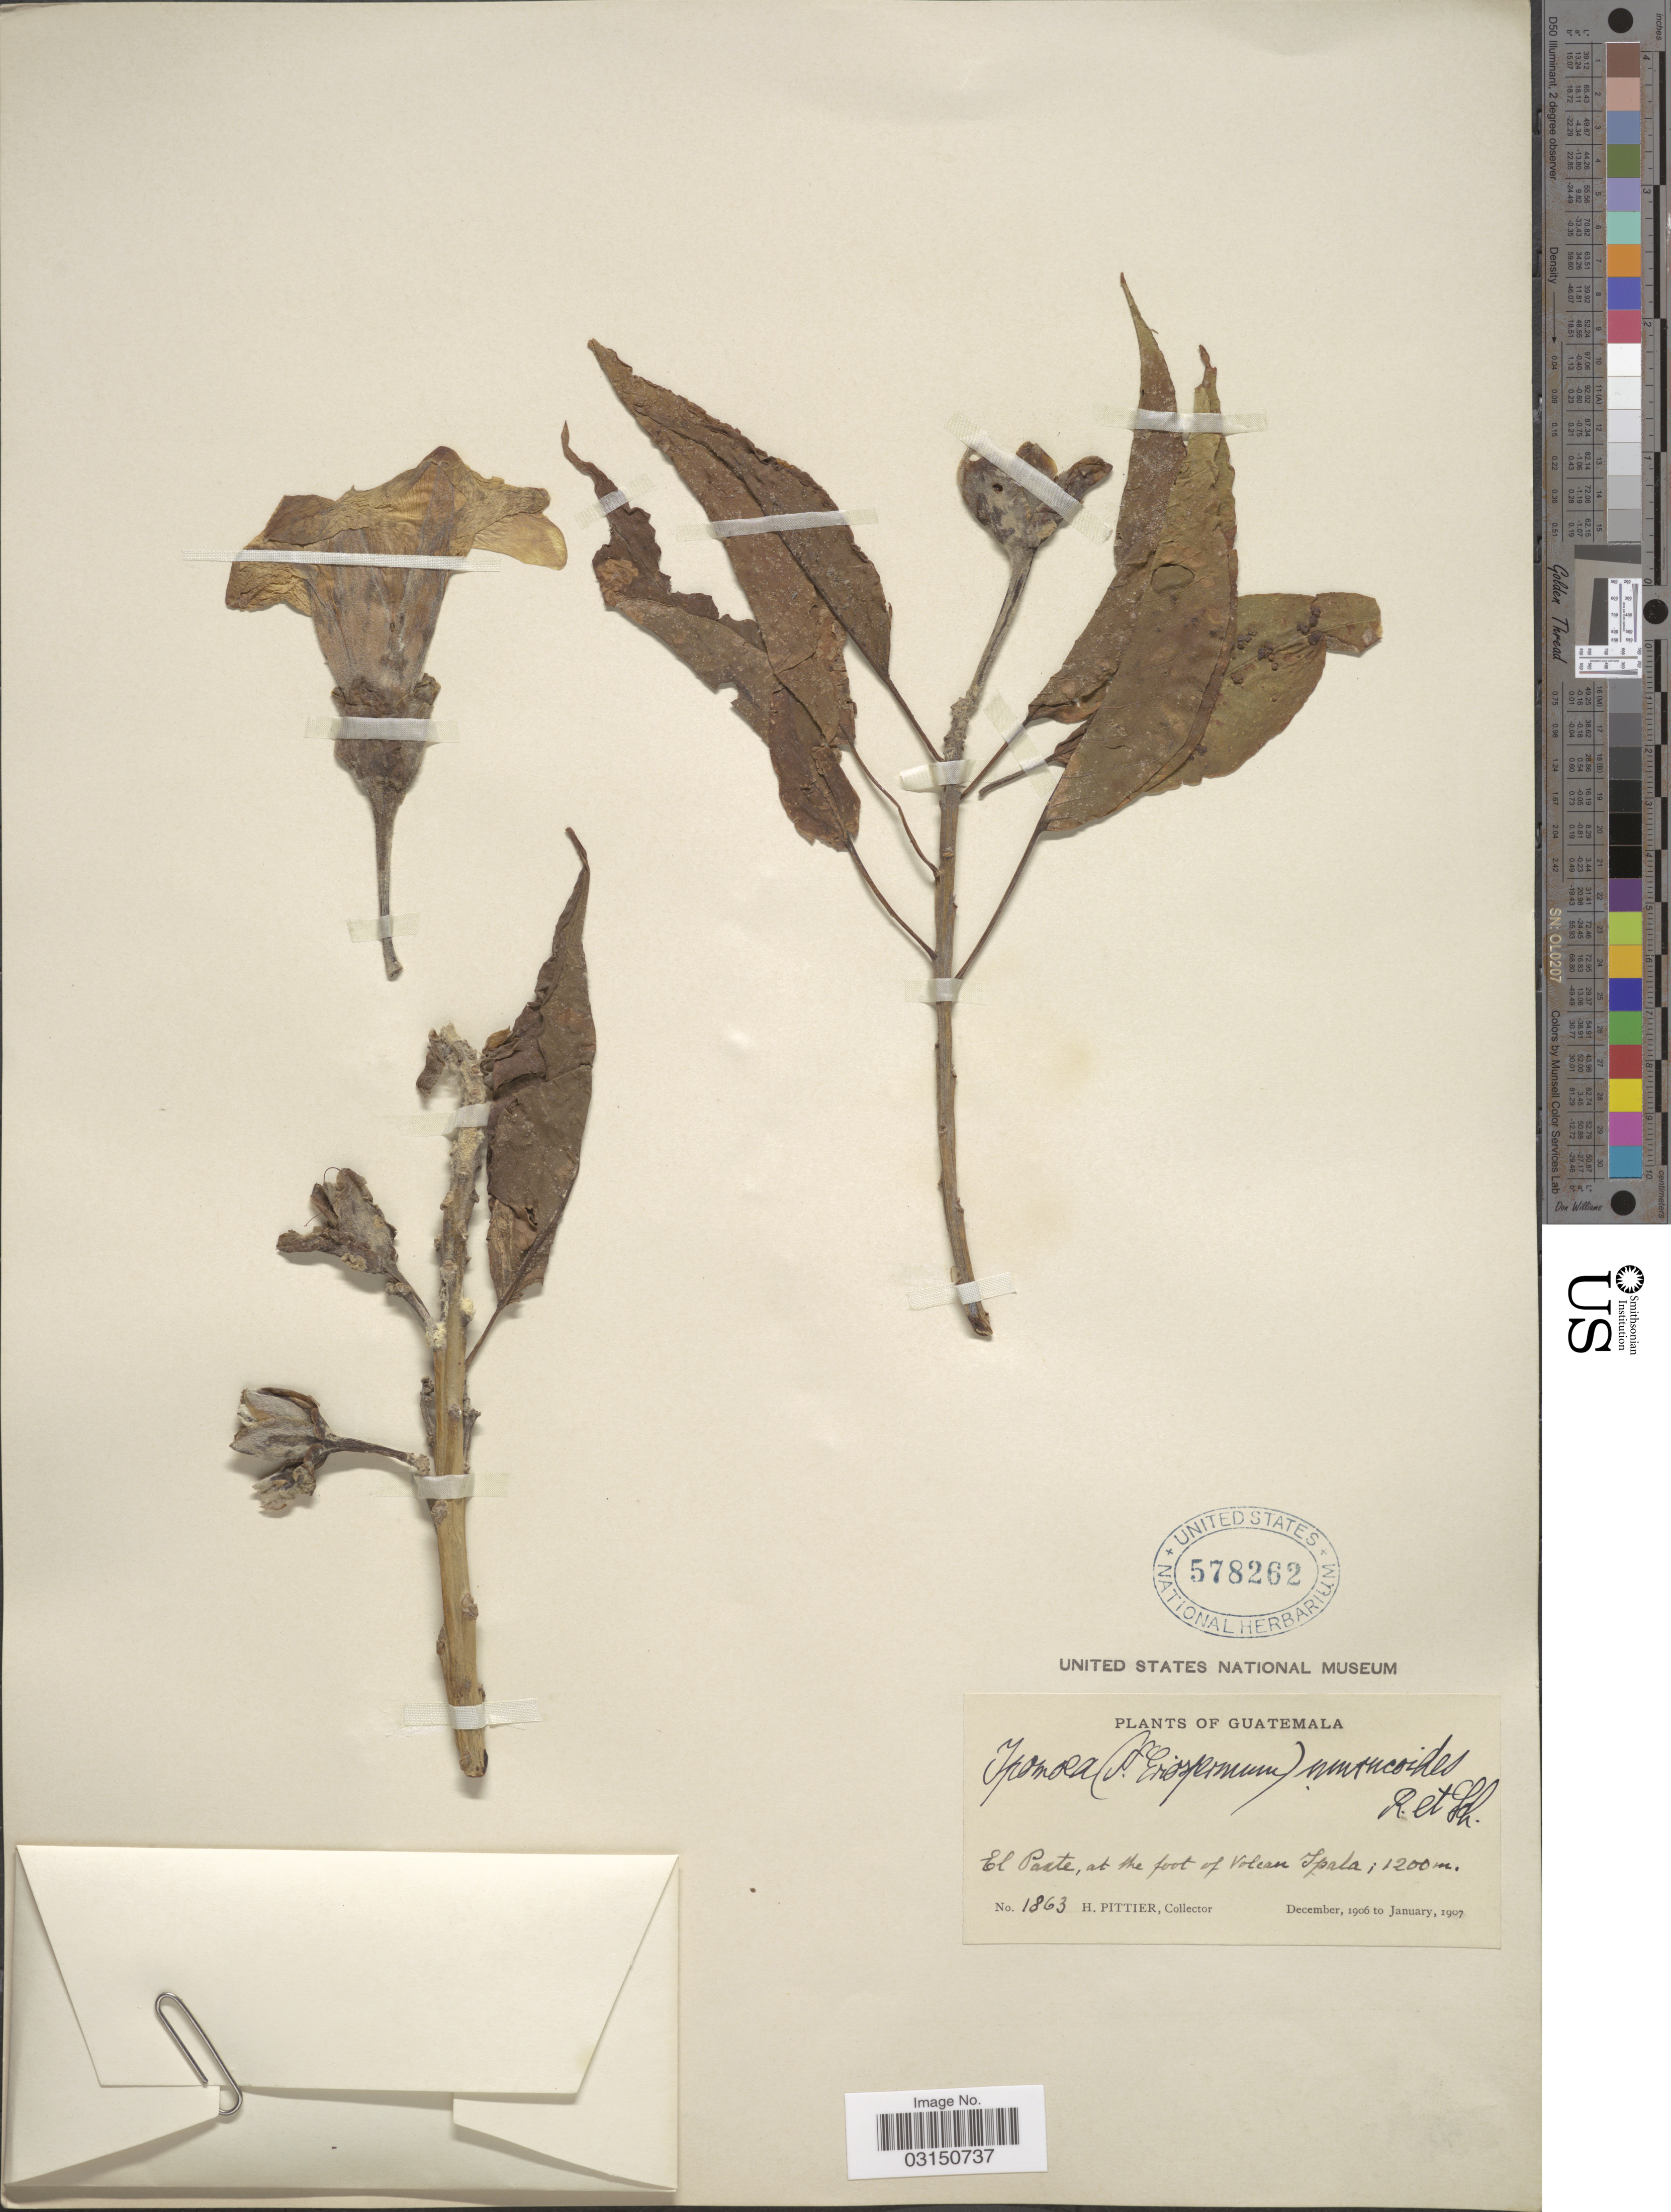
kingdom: Plantae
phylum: Tracheophyta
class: Magnoliopsida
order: Solanales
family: Convolvulaceae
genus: Ipomoea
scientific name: Ipomoea murucoides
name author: Roem. & Schult.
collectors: H. F. Pittier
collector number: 1863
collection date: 1906-12/1907-01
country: Guatemala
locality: El Parte, at the foot of Volcan Ipala.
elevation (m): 1200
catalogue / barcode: US 578262